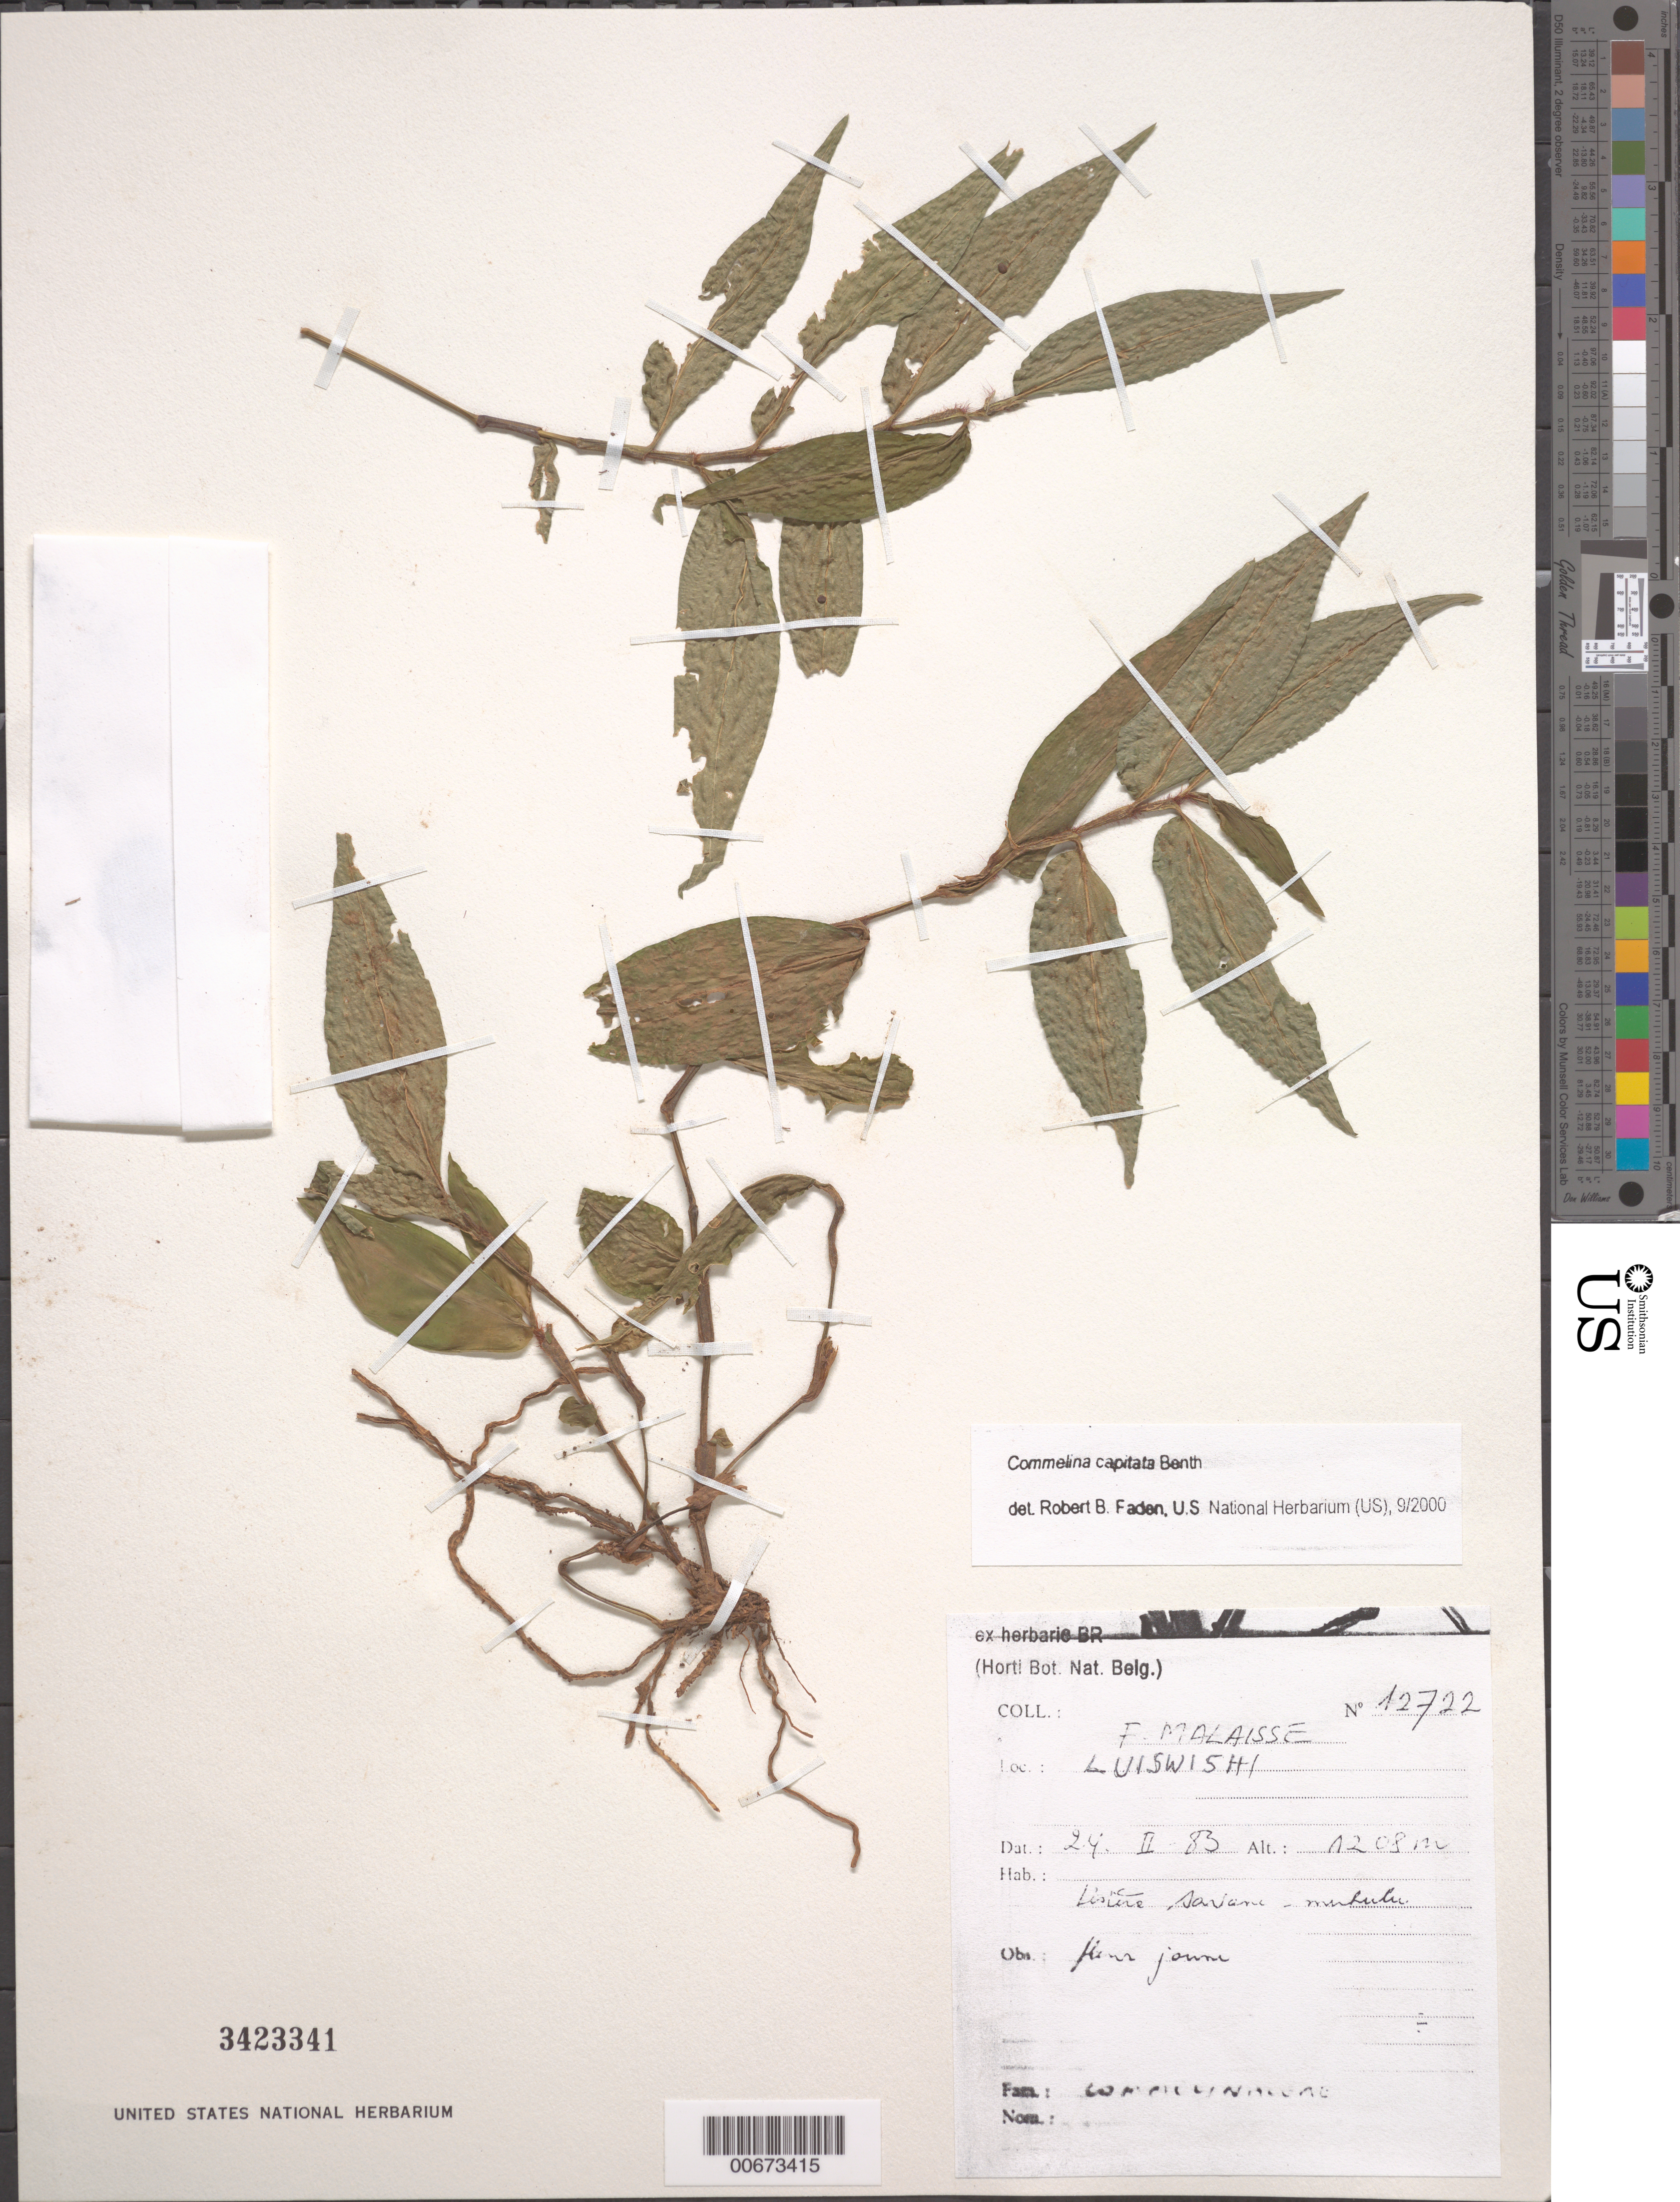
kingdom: Plantae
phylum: Tracheophyta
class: Liliopsida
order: Commelinales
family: Commelinaceae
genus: Commelina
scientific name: Commelina capitata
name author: Benth.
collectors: F. Malaisee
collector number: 12722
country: Congo, Democratic Republic of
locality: Luiswishi.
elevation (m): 1208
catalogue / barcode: US 3423341